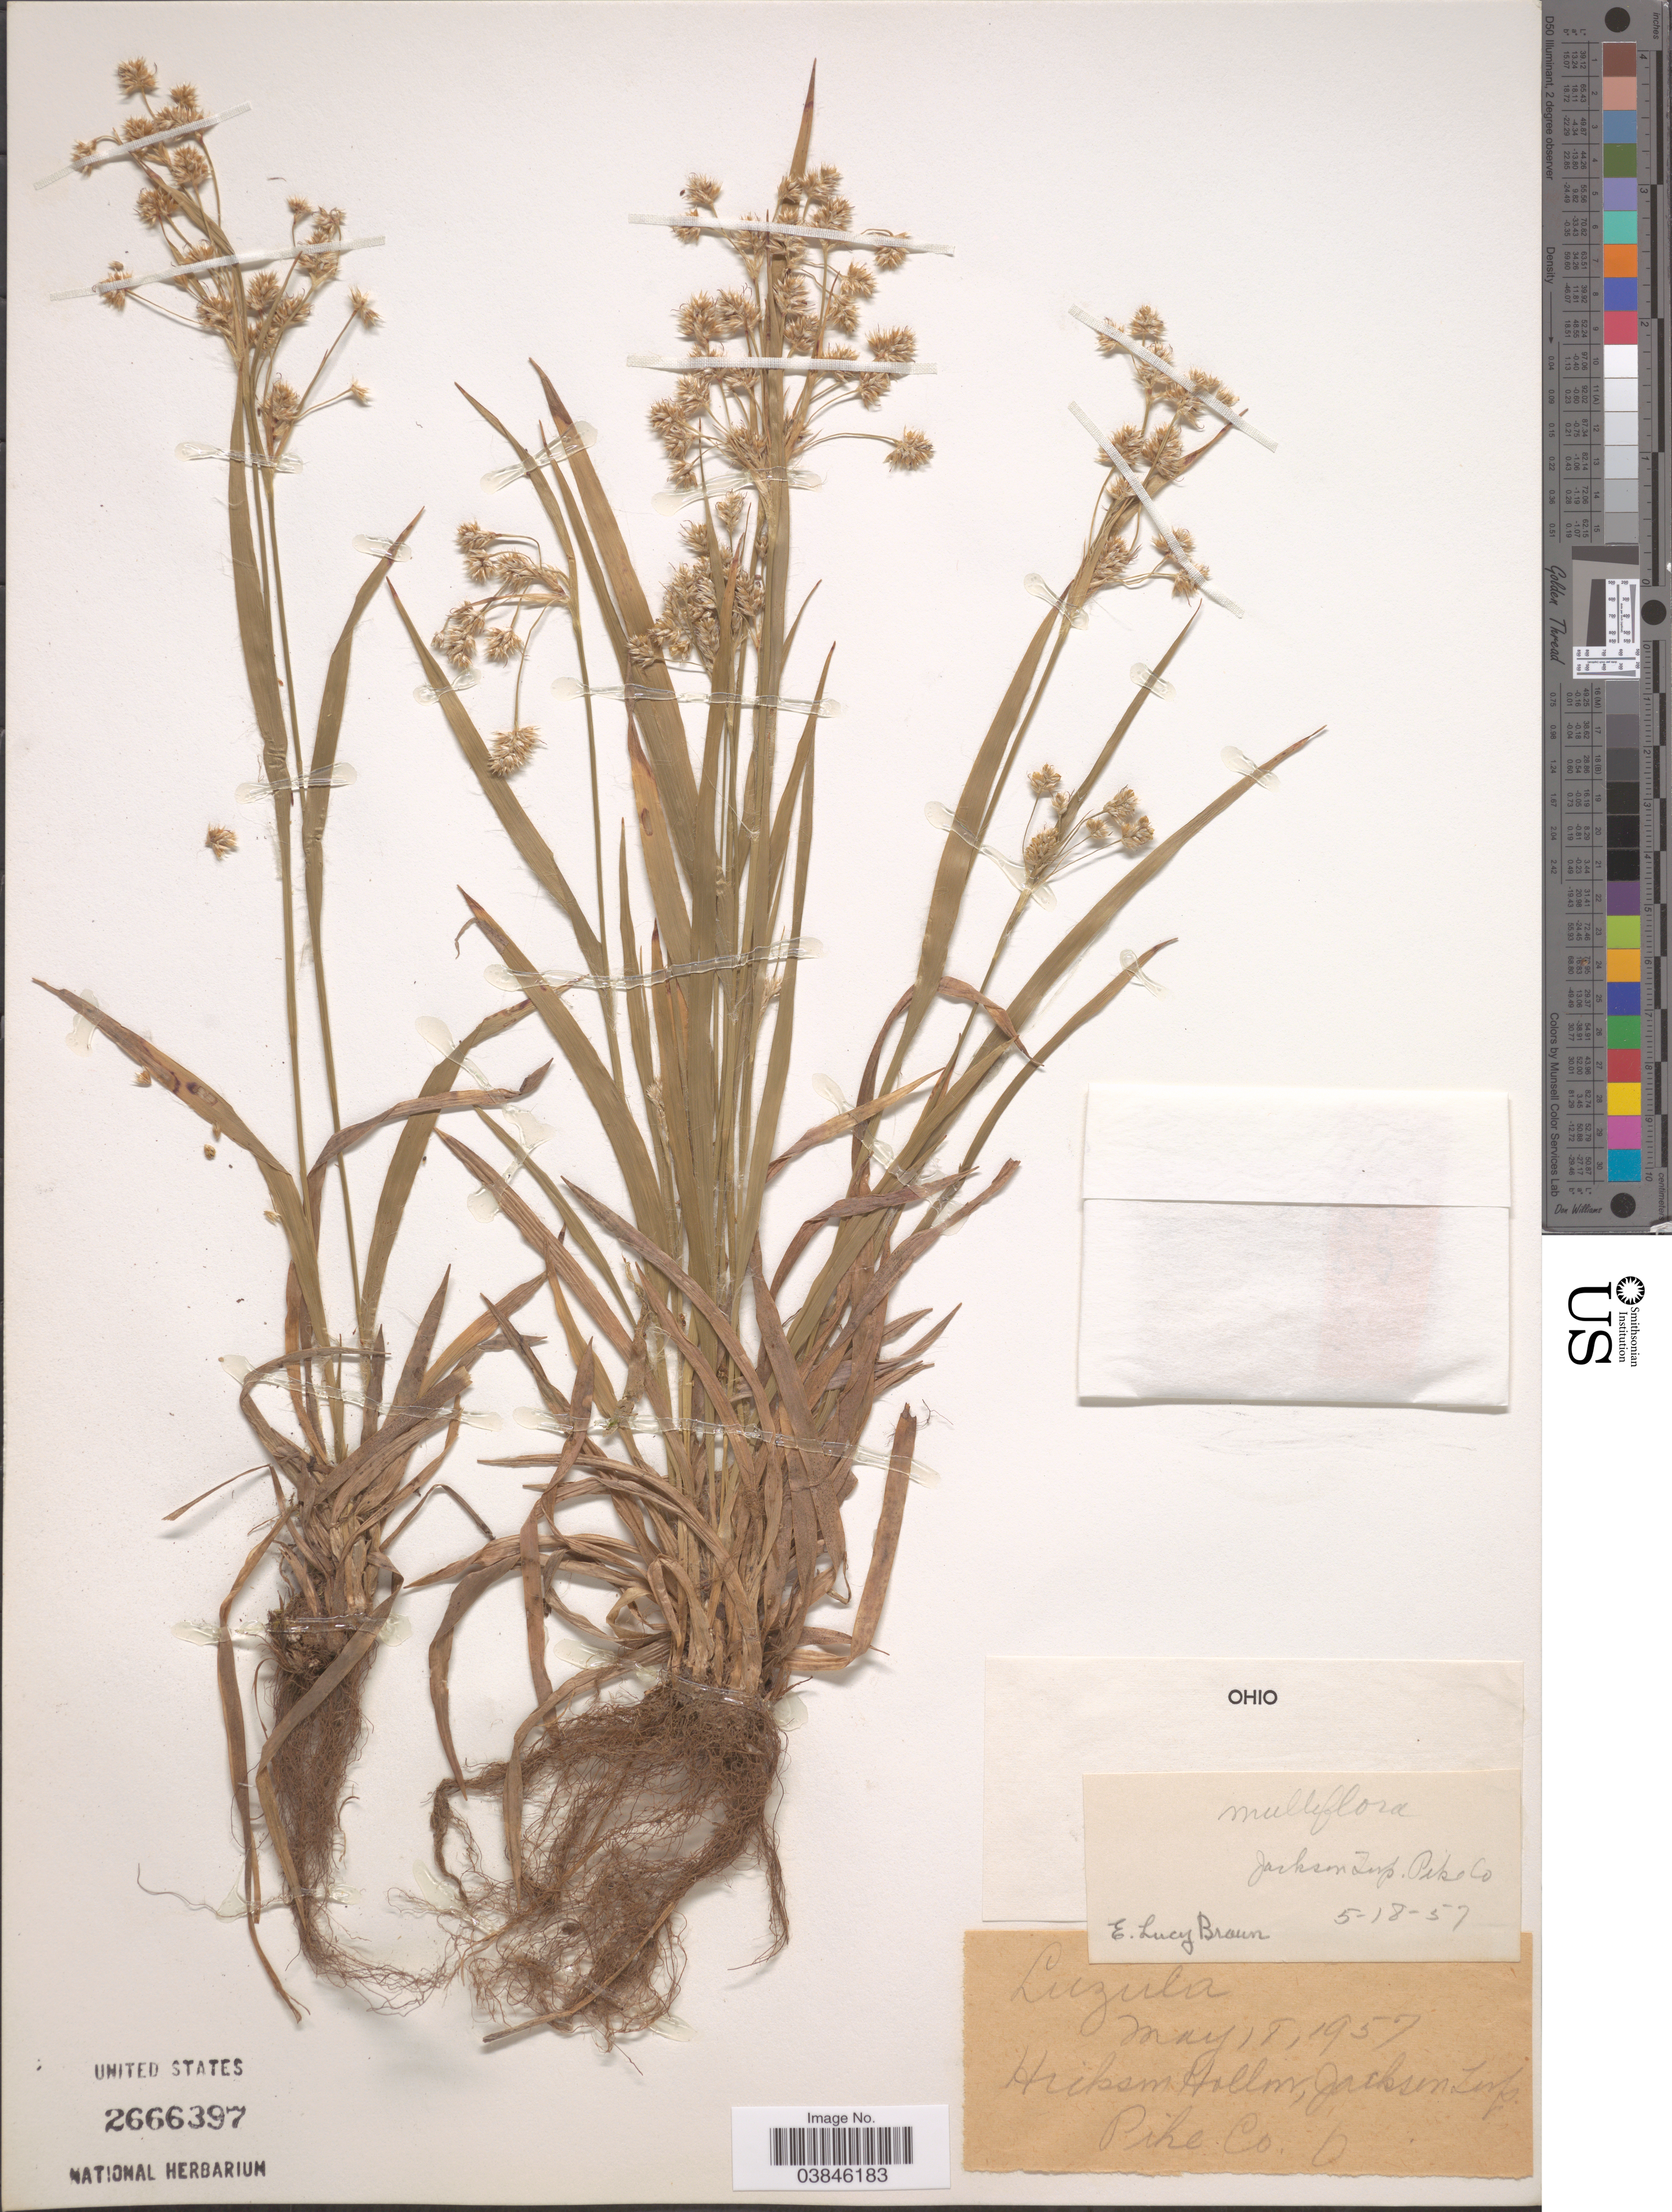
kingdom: Plantae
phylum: Tracheophyta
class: Liliopsida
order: Poales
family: Juncaceae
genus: Luzula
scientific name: Luzula multiflora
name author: (Ehrh.) Lej.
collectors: E. L. Braun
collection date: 1957-05-18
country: United States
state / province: Ohio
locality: Hickson Hollow, Jackson Twp. Pike Co.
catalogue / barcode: US 2666397